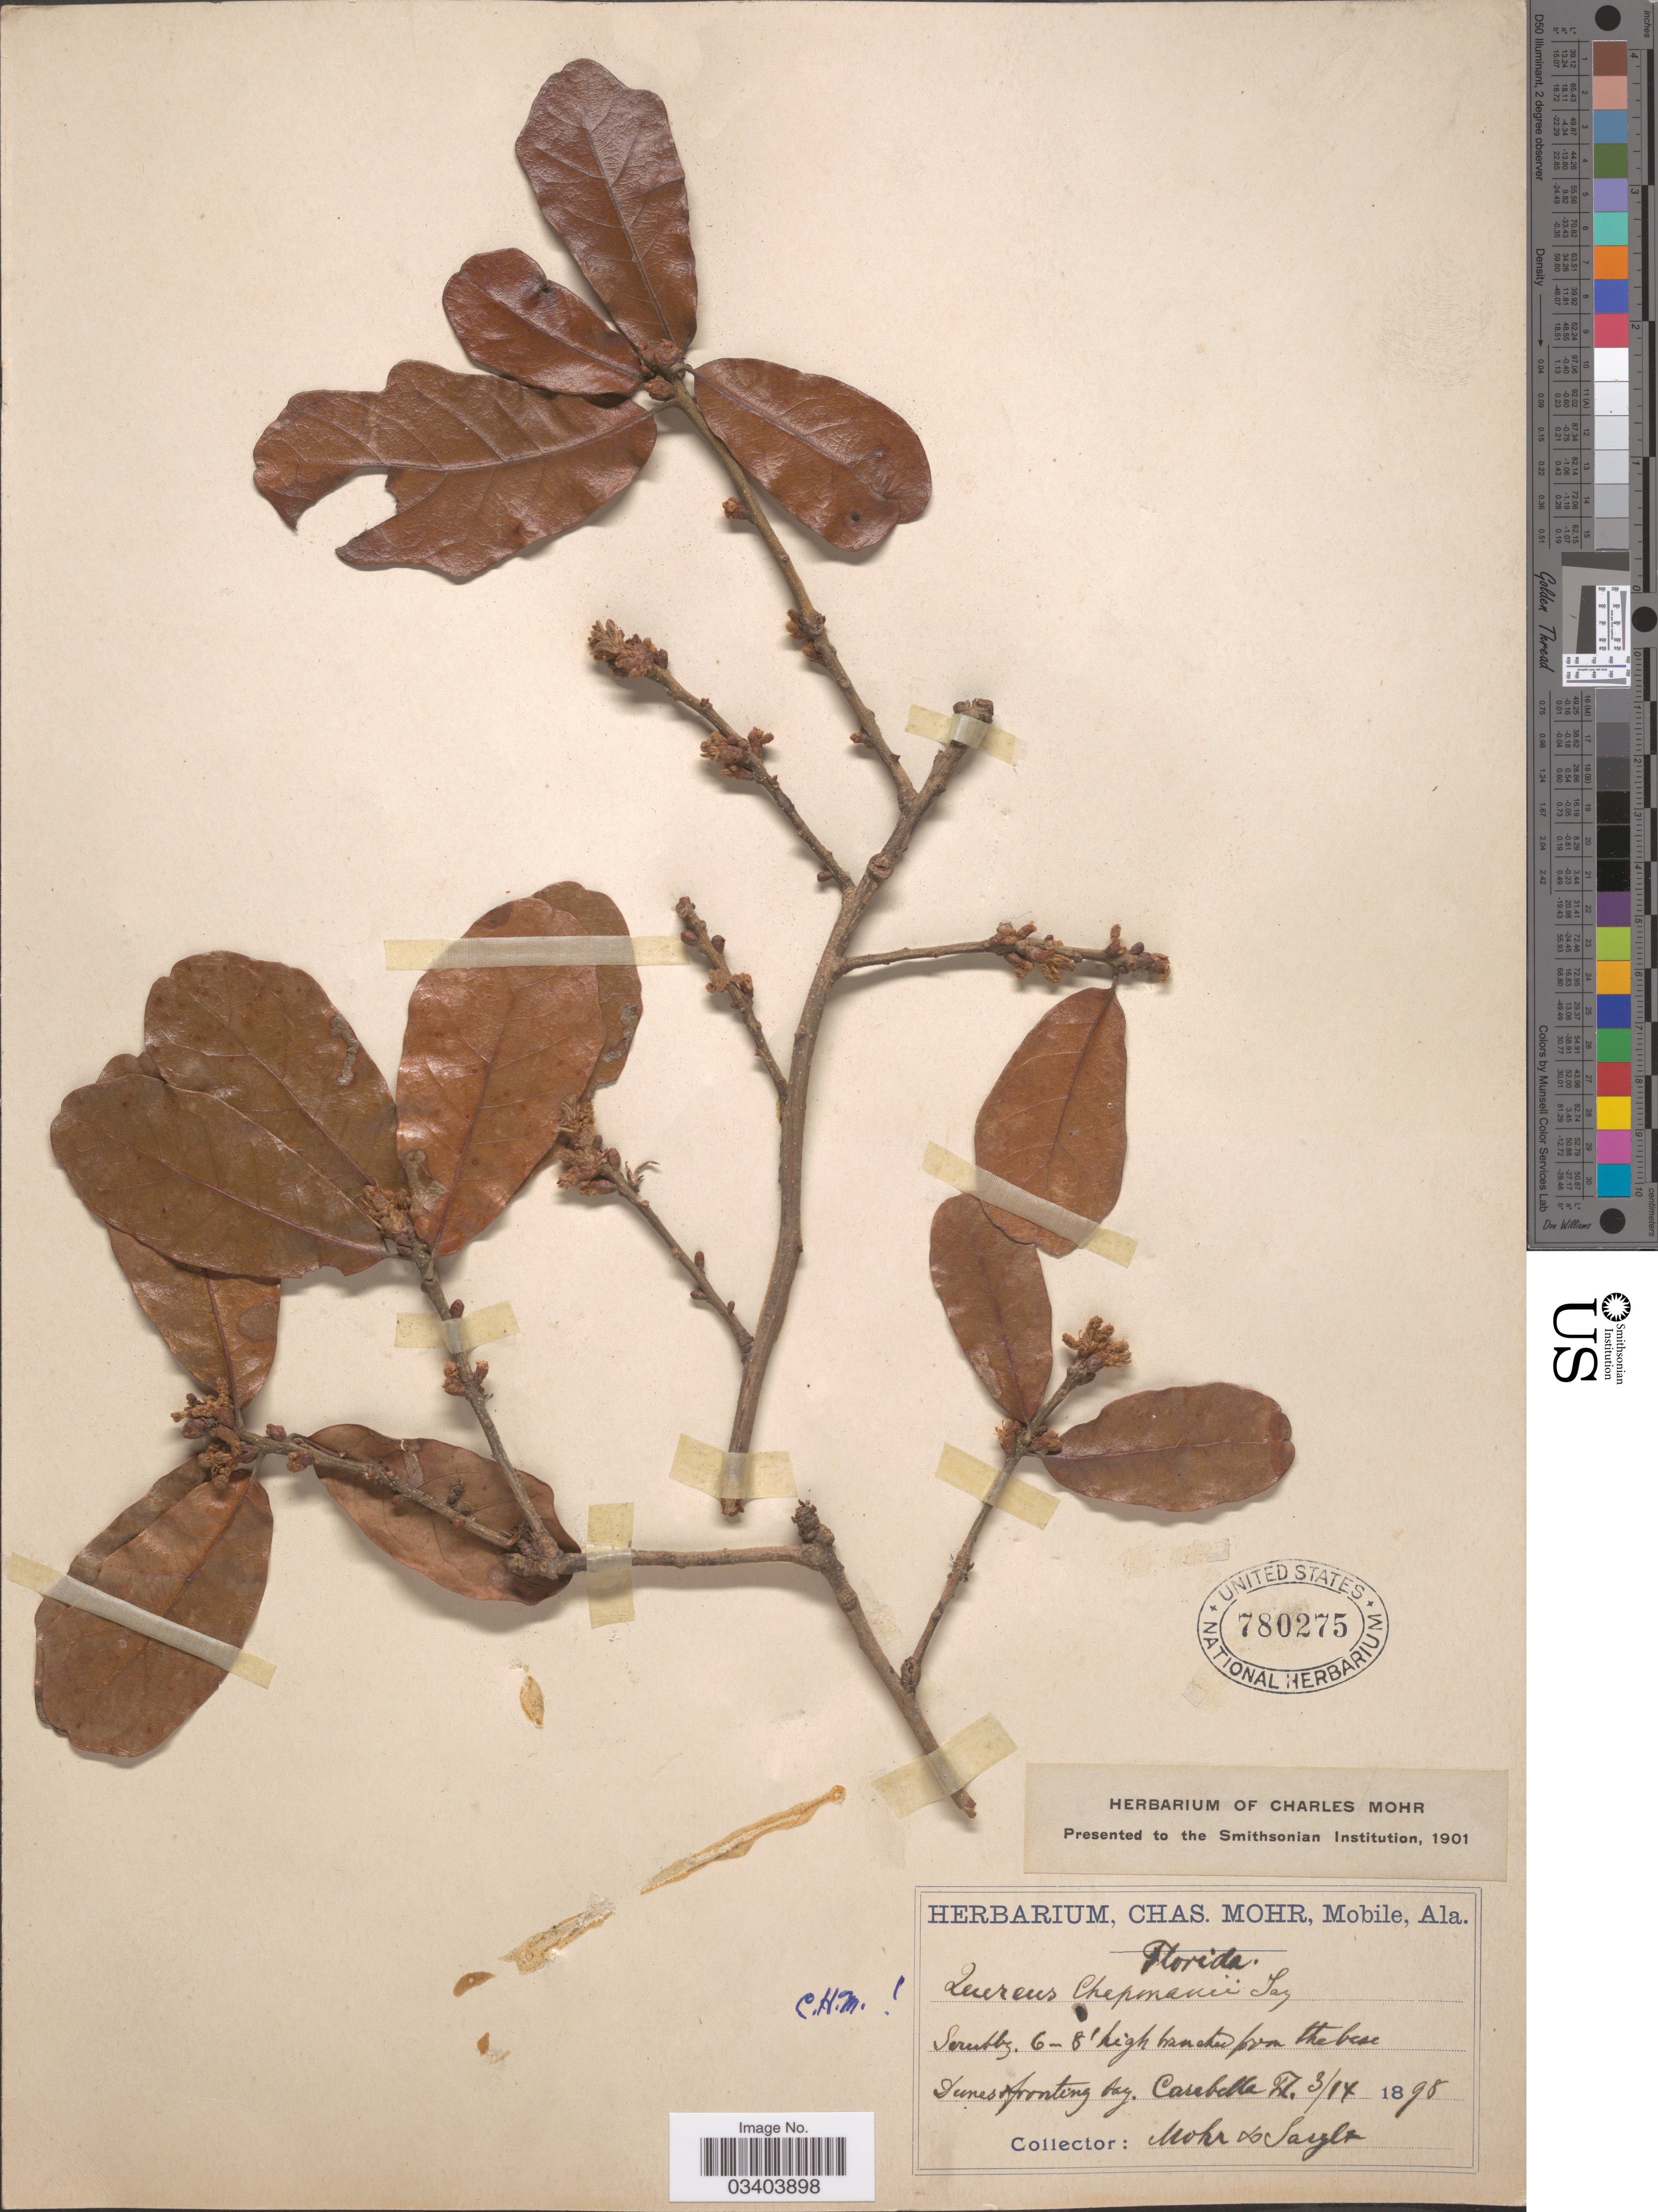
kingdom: Plantae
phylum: Tracheophyta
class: Magnoliopsida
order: Fagales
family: Fagaceae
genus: Quercus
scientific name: Quercus chapmanii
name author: Sarg.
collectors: Mohr, -- & Saylor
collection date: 1895-03-14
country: United States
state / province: Florida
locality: From the base Dunes fronting bay. Carebelle.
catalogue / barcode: US 780275